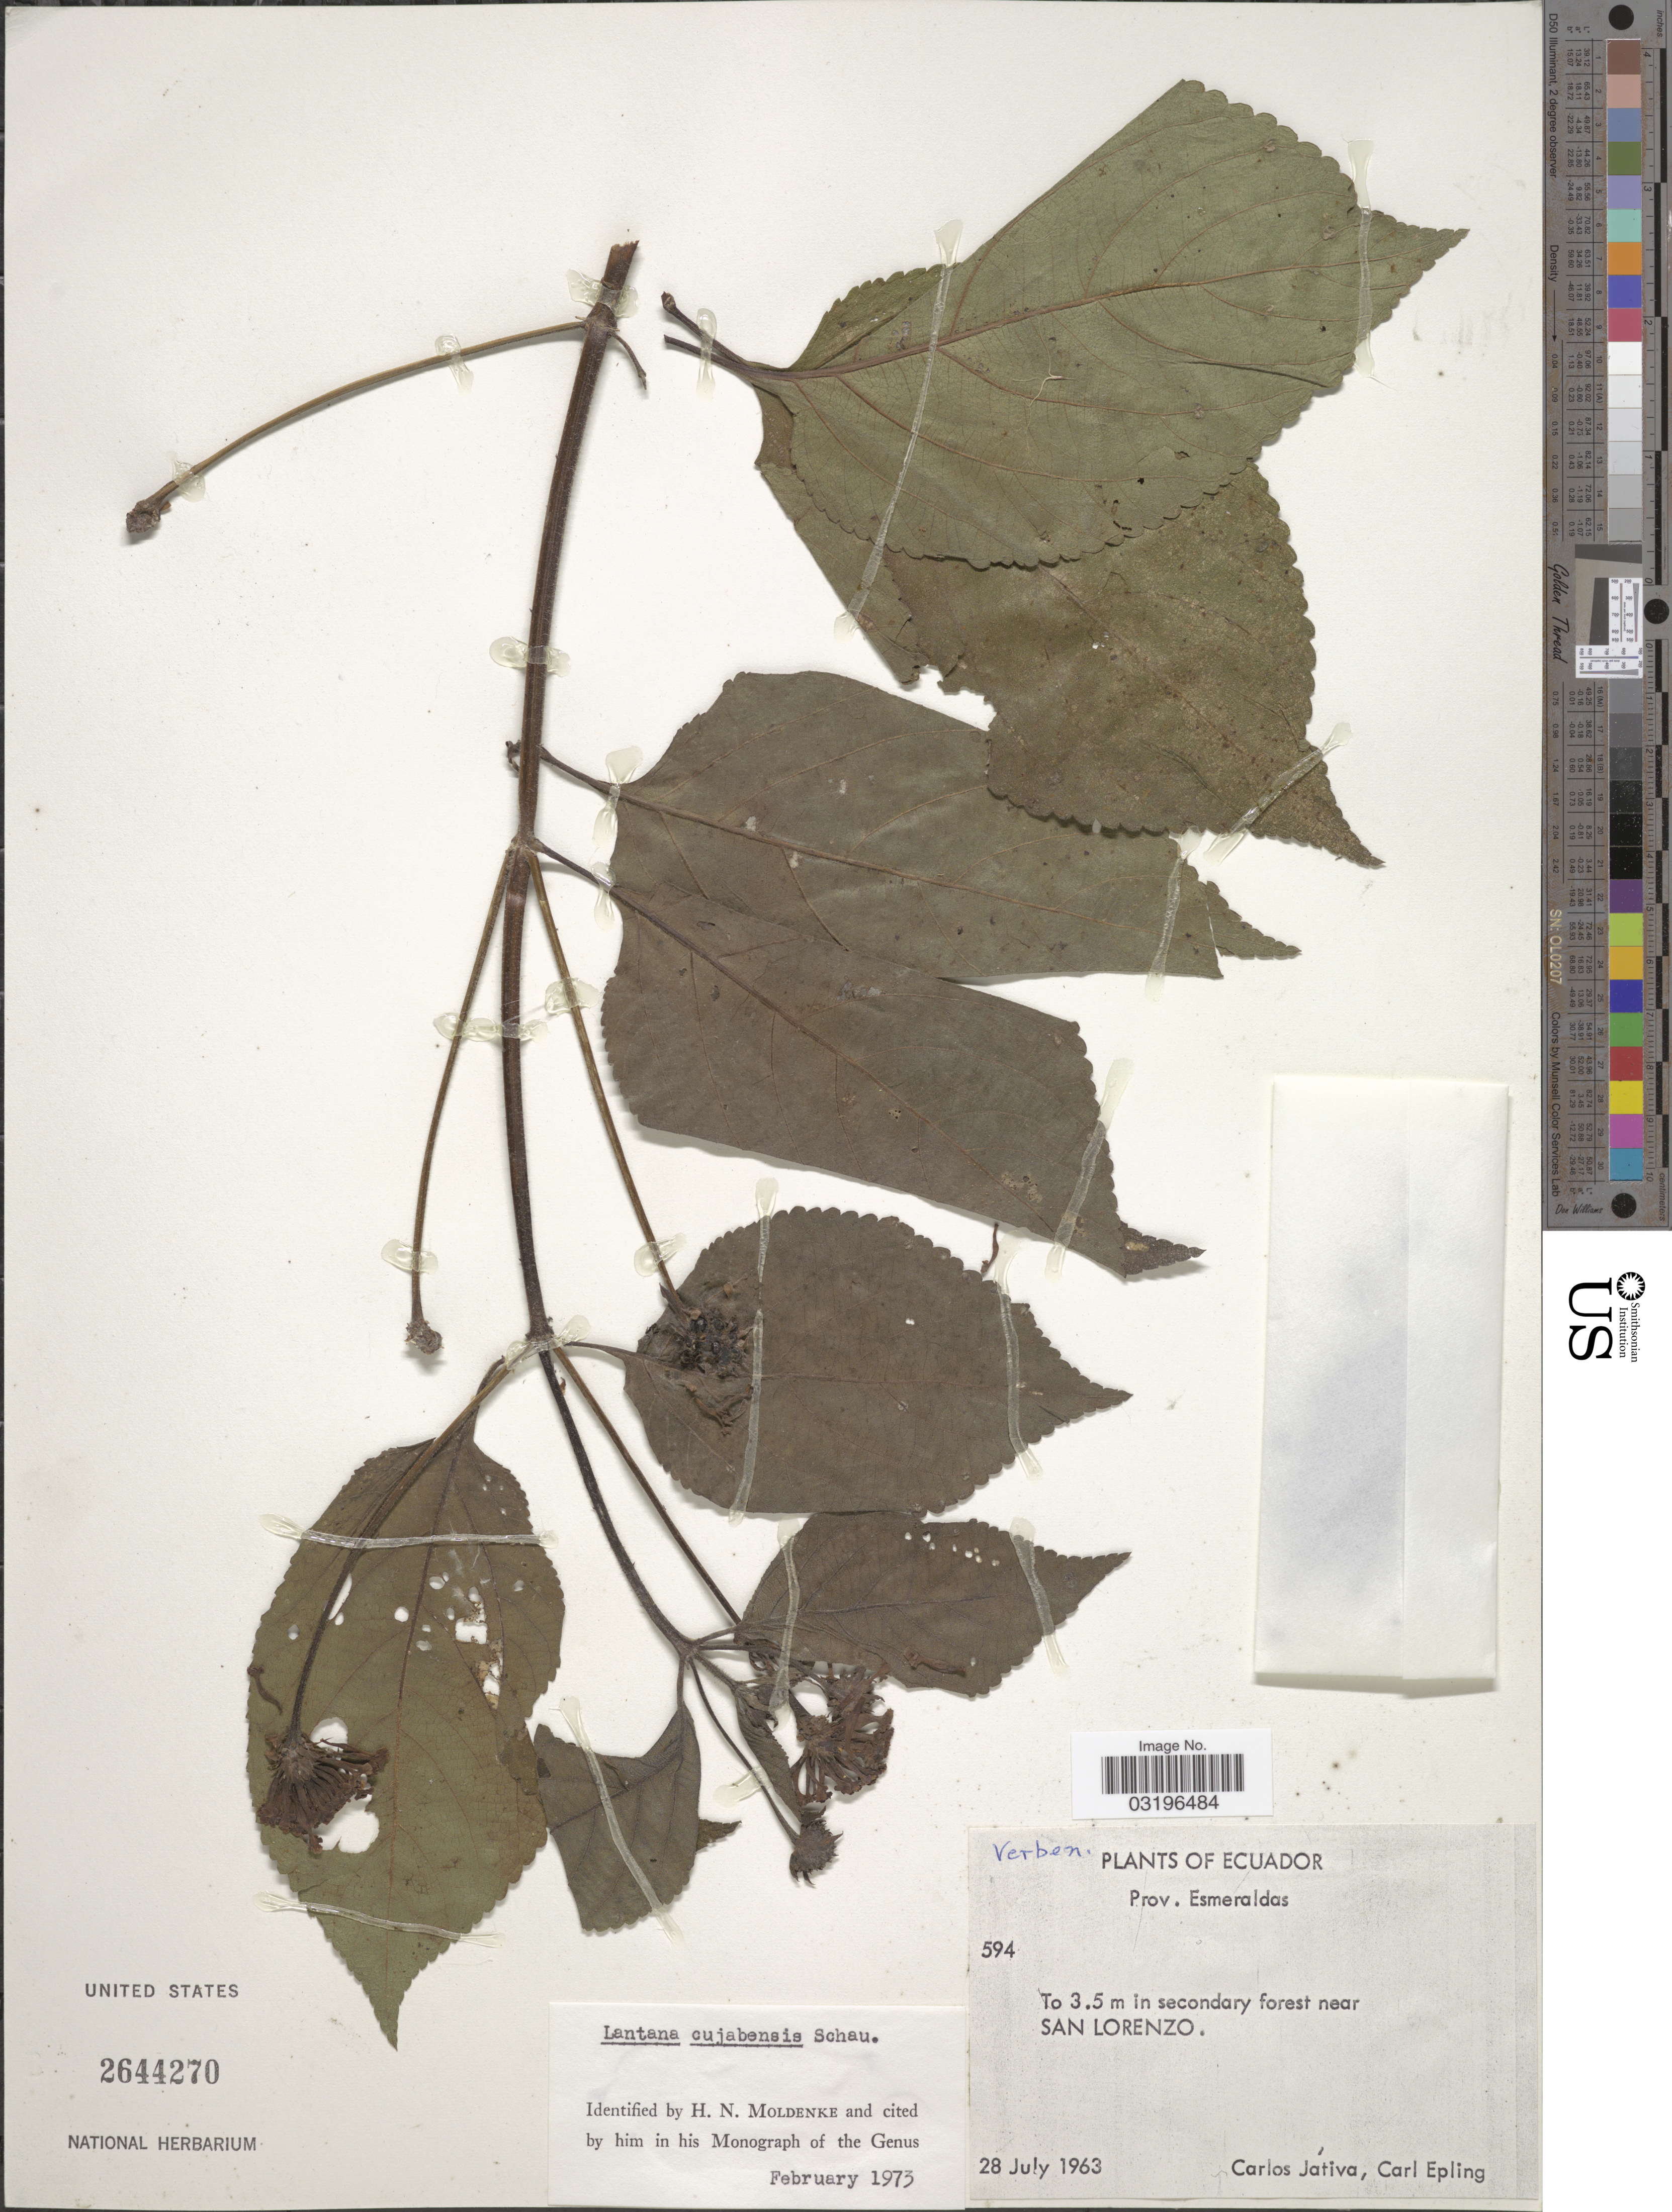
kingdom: Plantae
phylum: Tracheophyta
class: Magnoliopsida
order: Lamiales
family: Verbenaceae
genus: Lantana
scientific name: Lantana cujabensis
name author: Schau.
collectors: C. D. Játiva & C. C. Epling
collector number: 594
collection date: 1963-07-28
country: Ecuador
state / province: Esmeraldas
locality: To 3.5 m in secondary forest near San Lorenzo.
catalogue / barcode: US 2644270